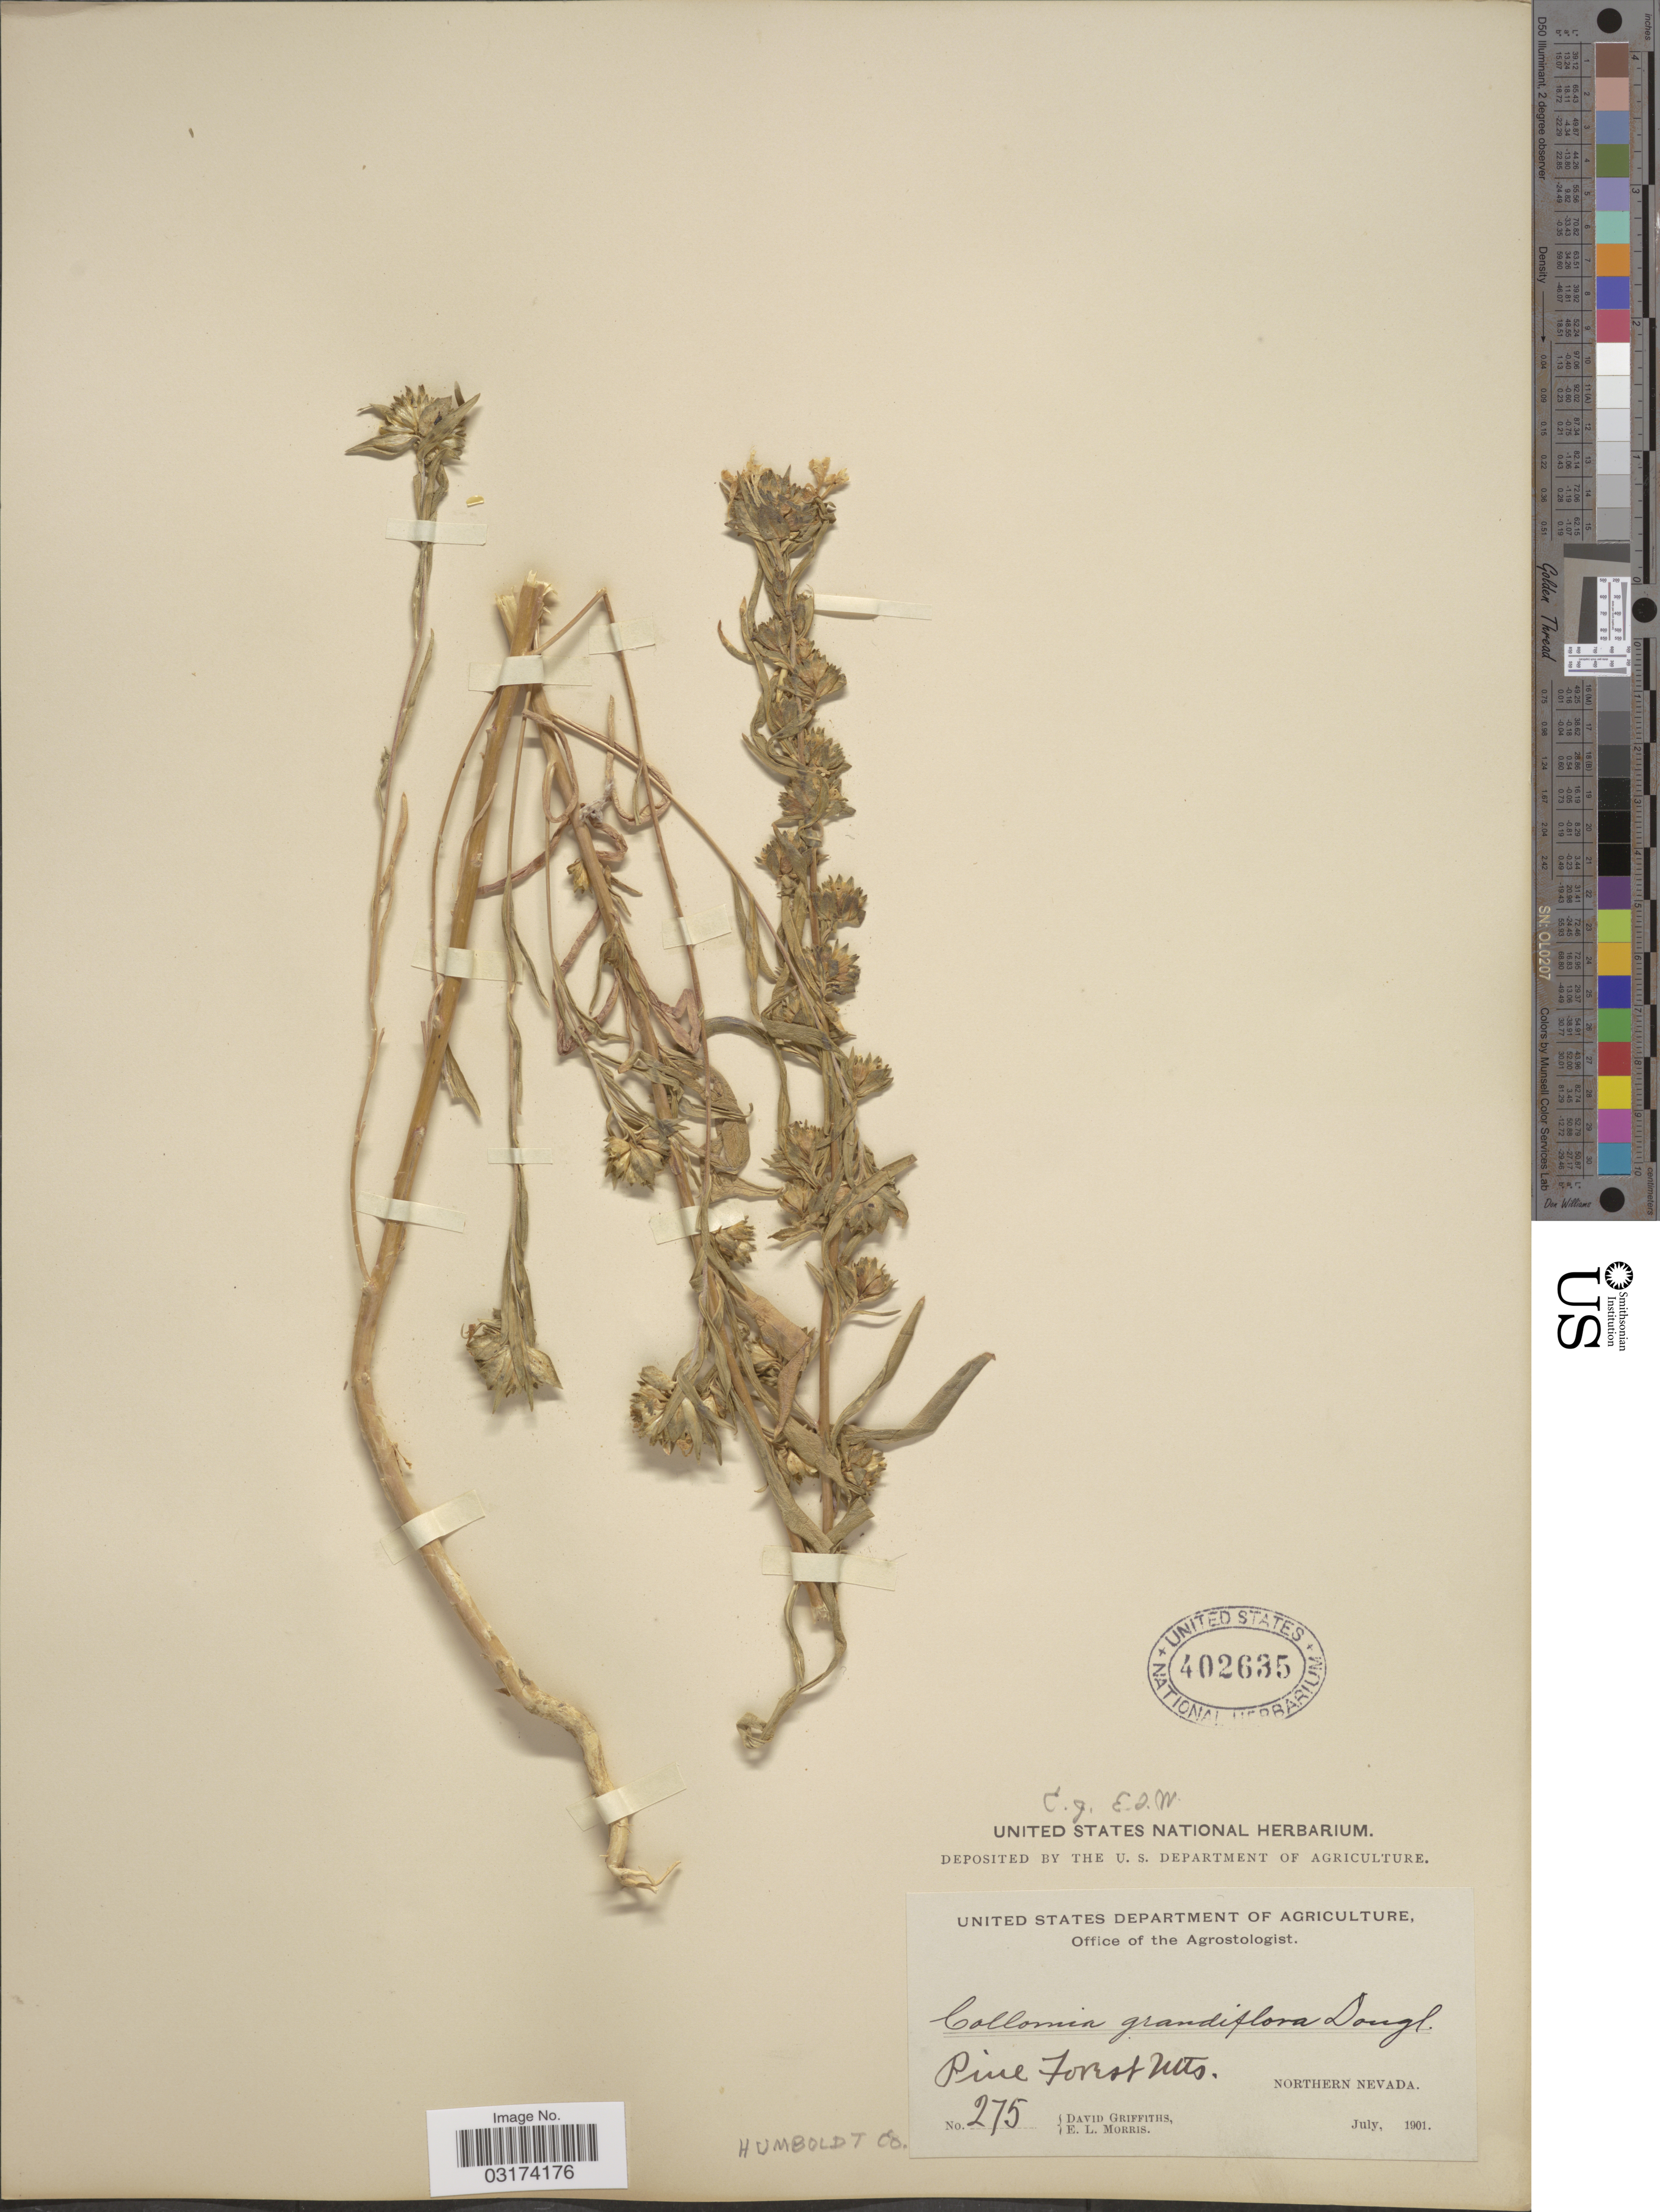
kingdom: Plantae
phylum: Tracheophyta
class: Magnoliopsida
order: Ericales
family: Polemoniaceae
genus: Collomia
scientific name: Collomia grandiflora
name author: Douglas ex Lindl.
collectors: D. Griffiths & E. Morris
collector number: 275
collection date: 1901-07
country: United States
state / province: Nevada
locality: Pine Forest. Northern Nevada. Humboldt Co.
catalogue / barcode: US 402635